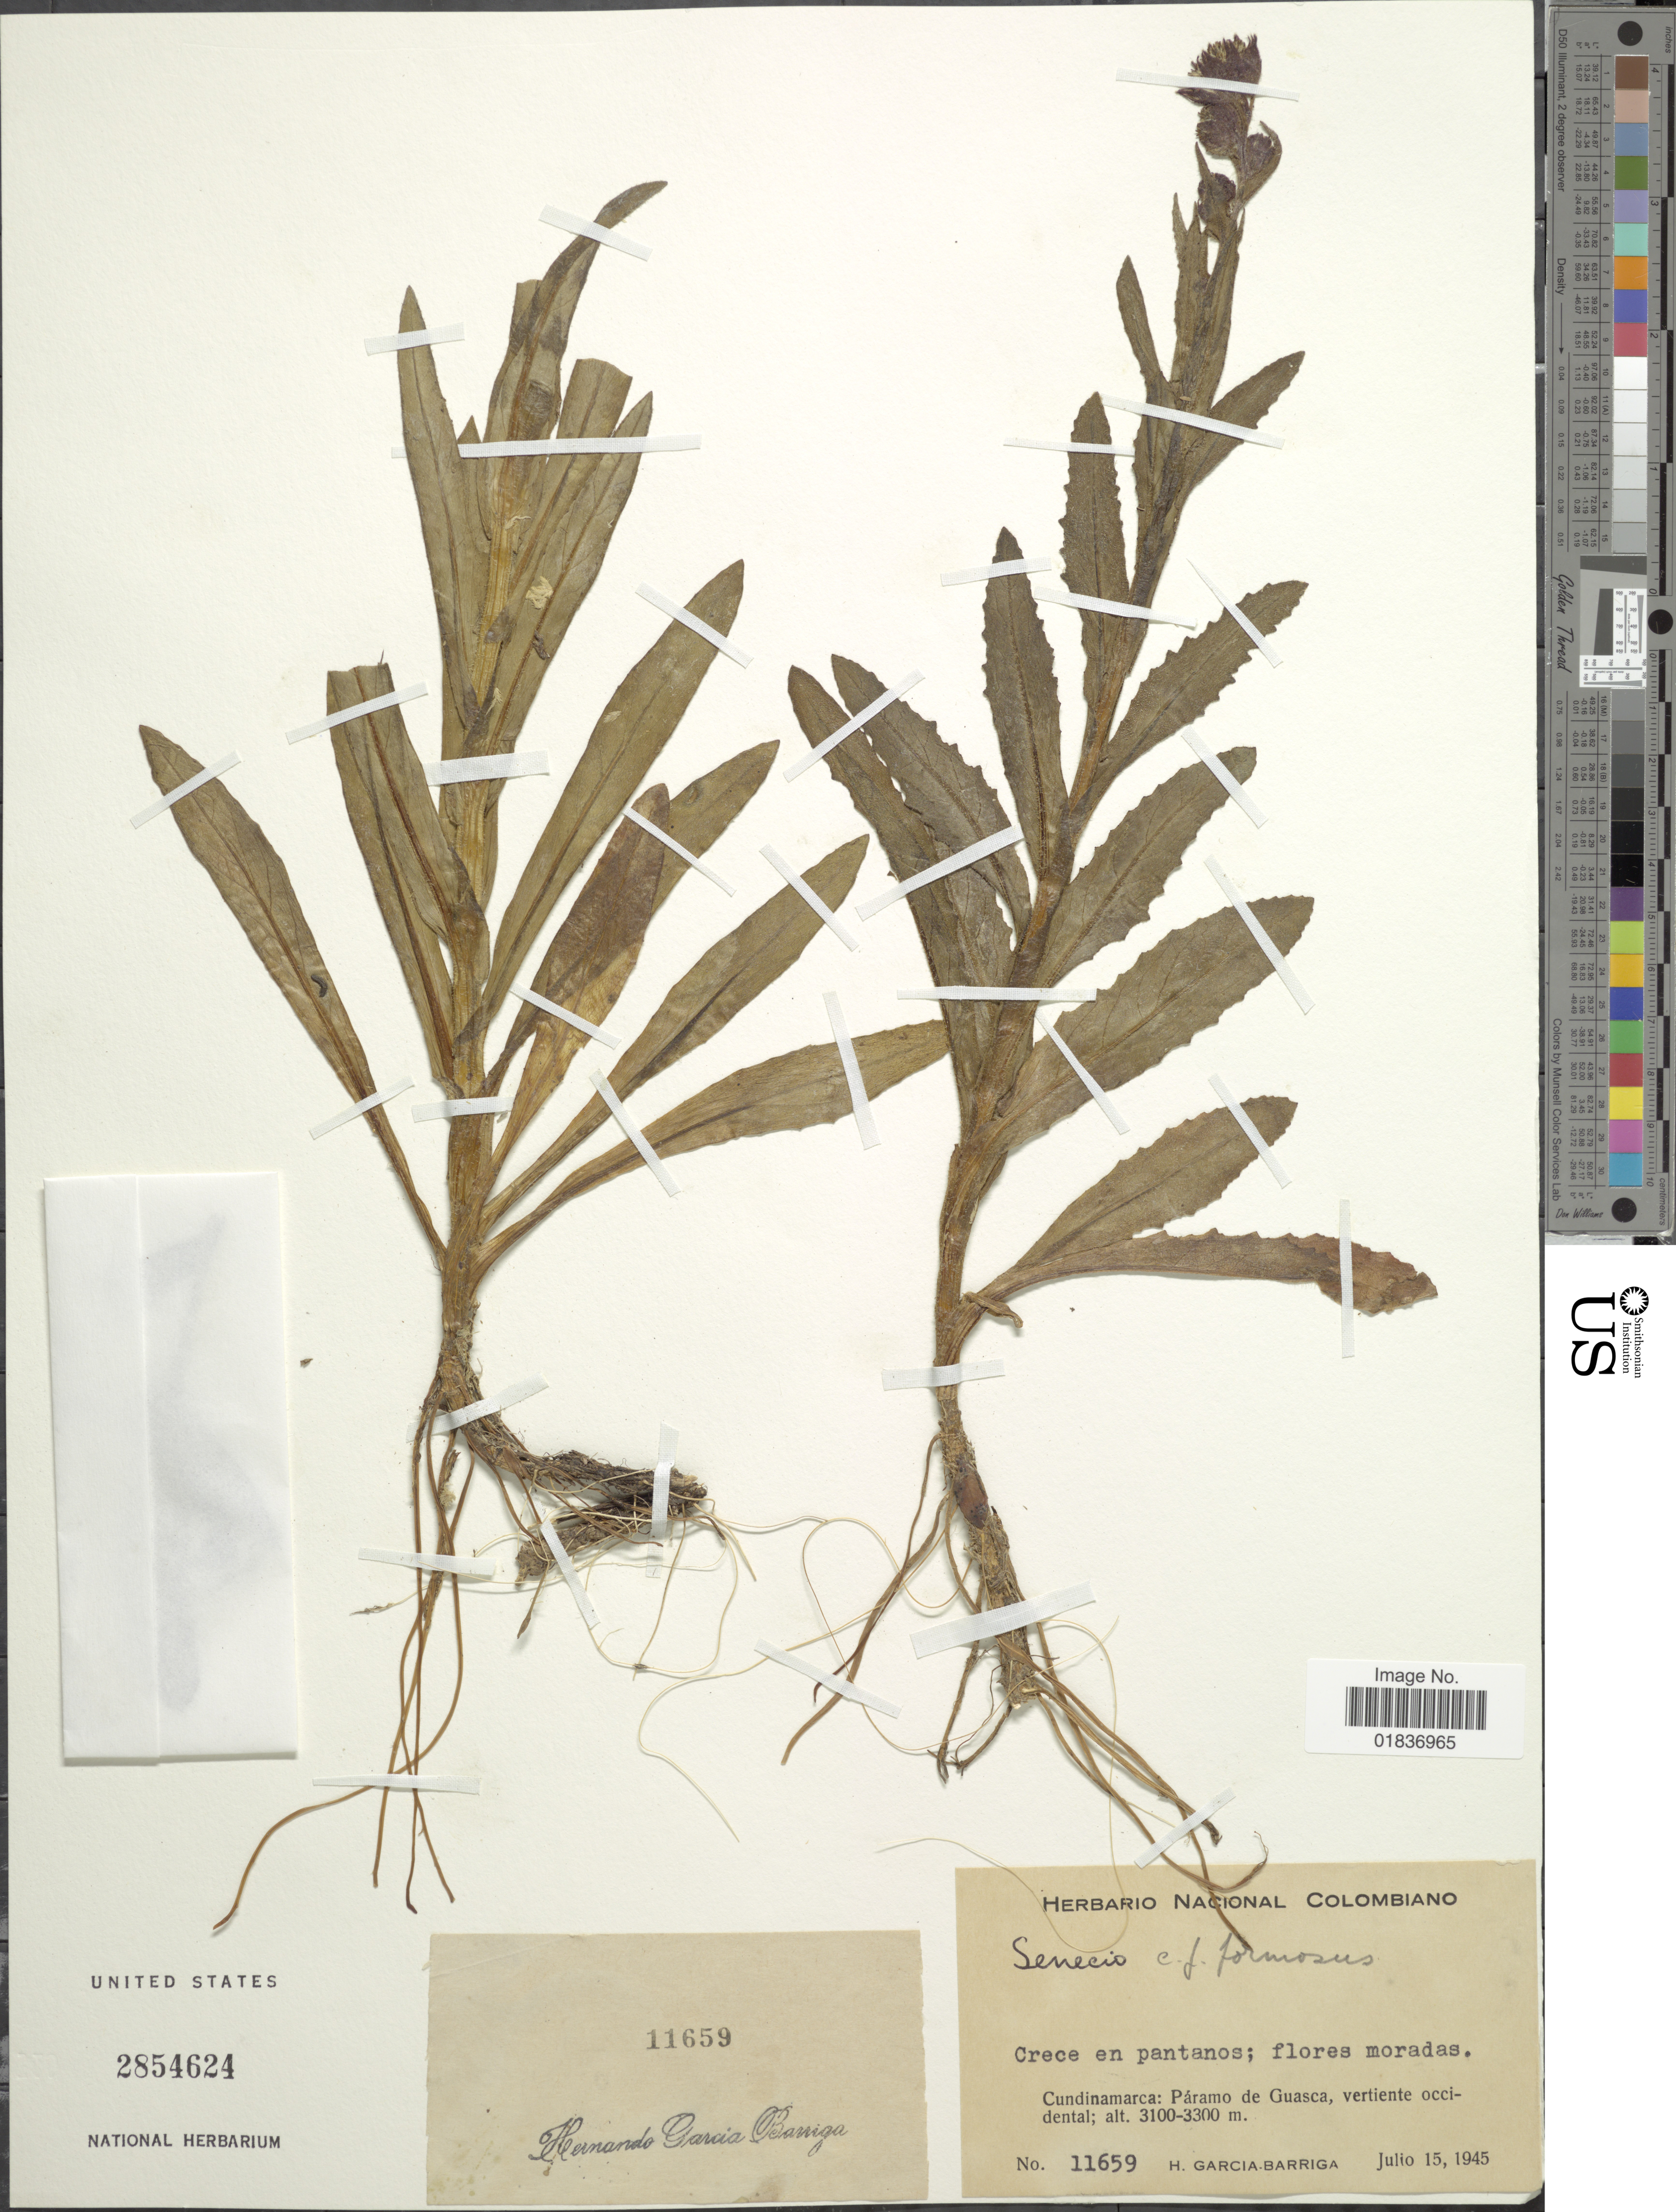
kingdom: Plantae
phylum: Tracheophyta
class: Magnoliopsida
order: Asterales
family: Asteraceae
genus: Senecio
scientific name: Senecio wedglacialis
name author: Cuatrec.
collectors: H. García Barriga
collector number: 11659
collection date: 1945-07-15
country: Colombia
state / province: Cundinamarca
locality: Cundinamarca: Paramo de Guasca, vertiente occidental.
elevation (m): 3100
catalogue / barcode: US 2854624